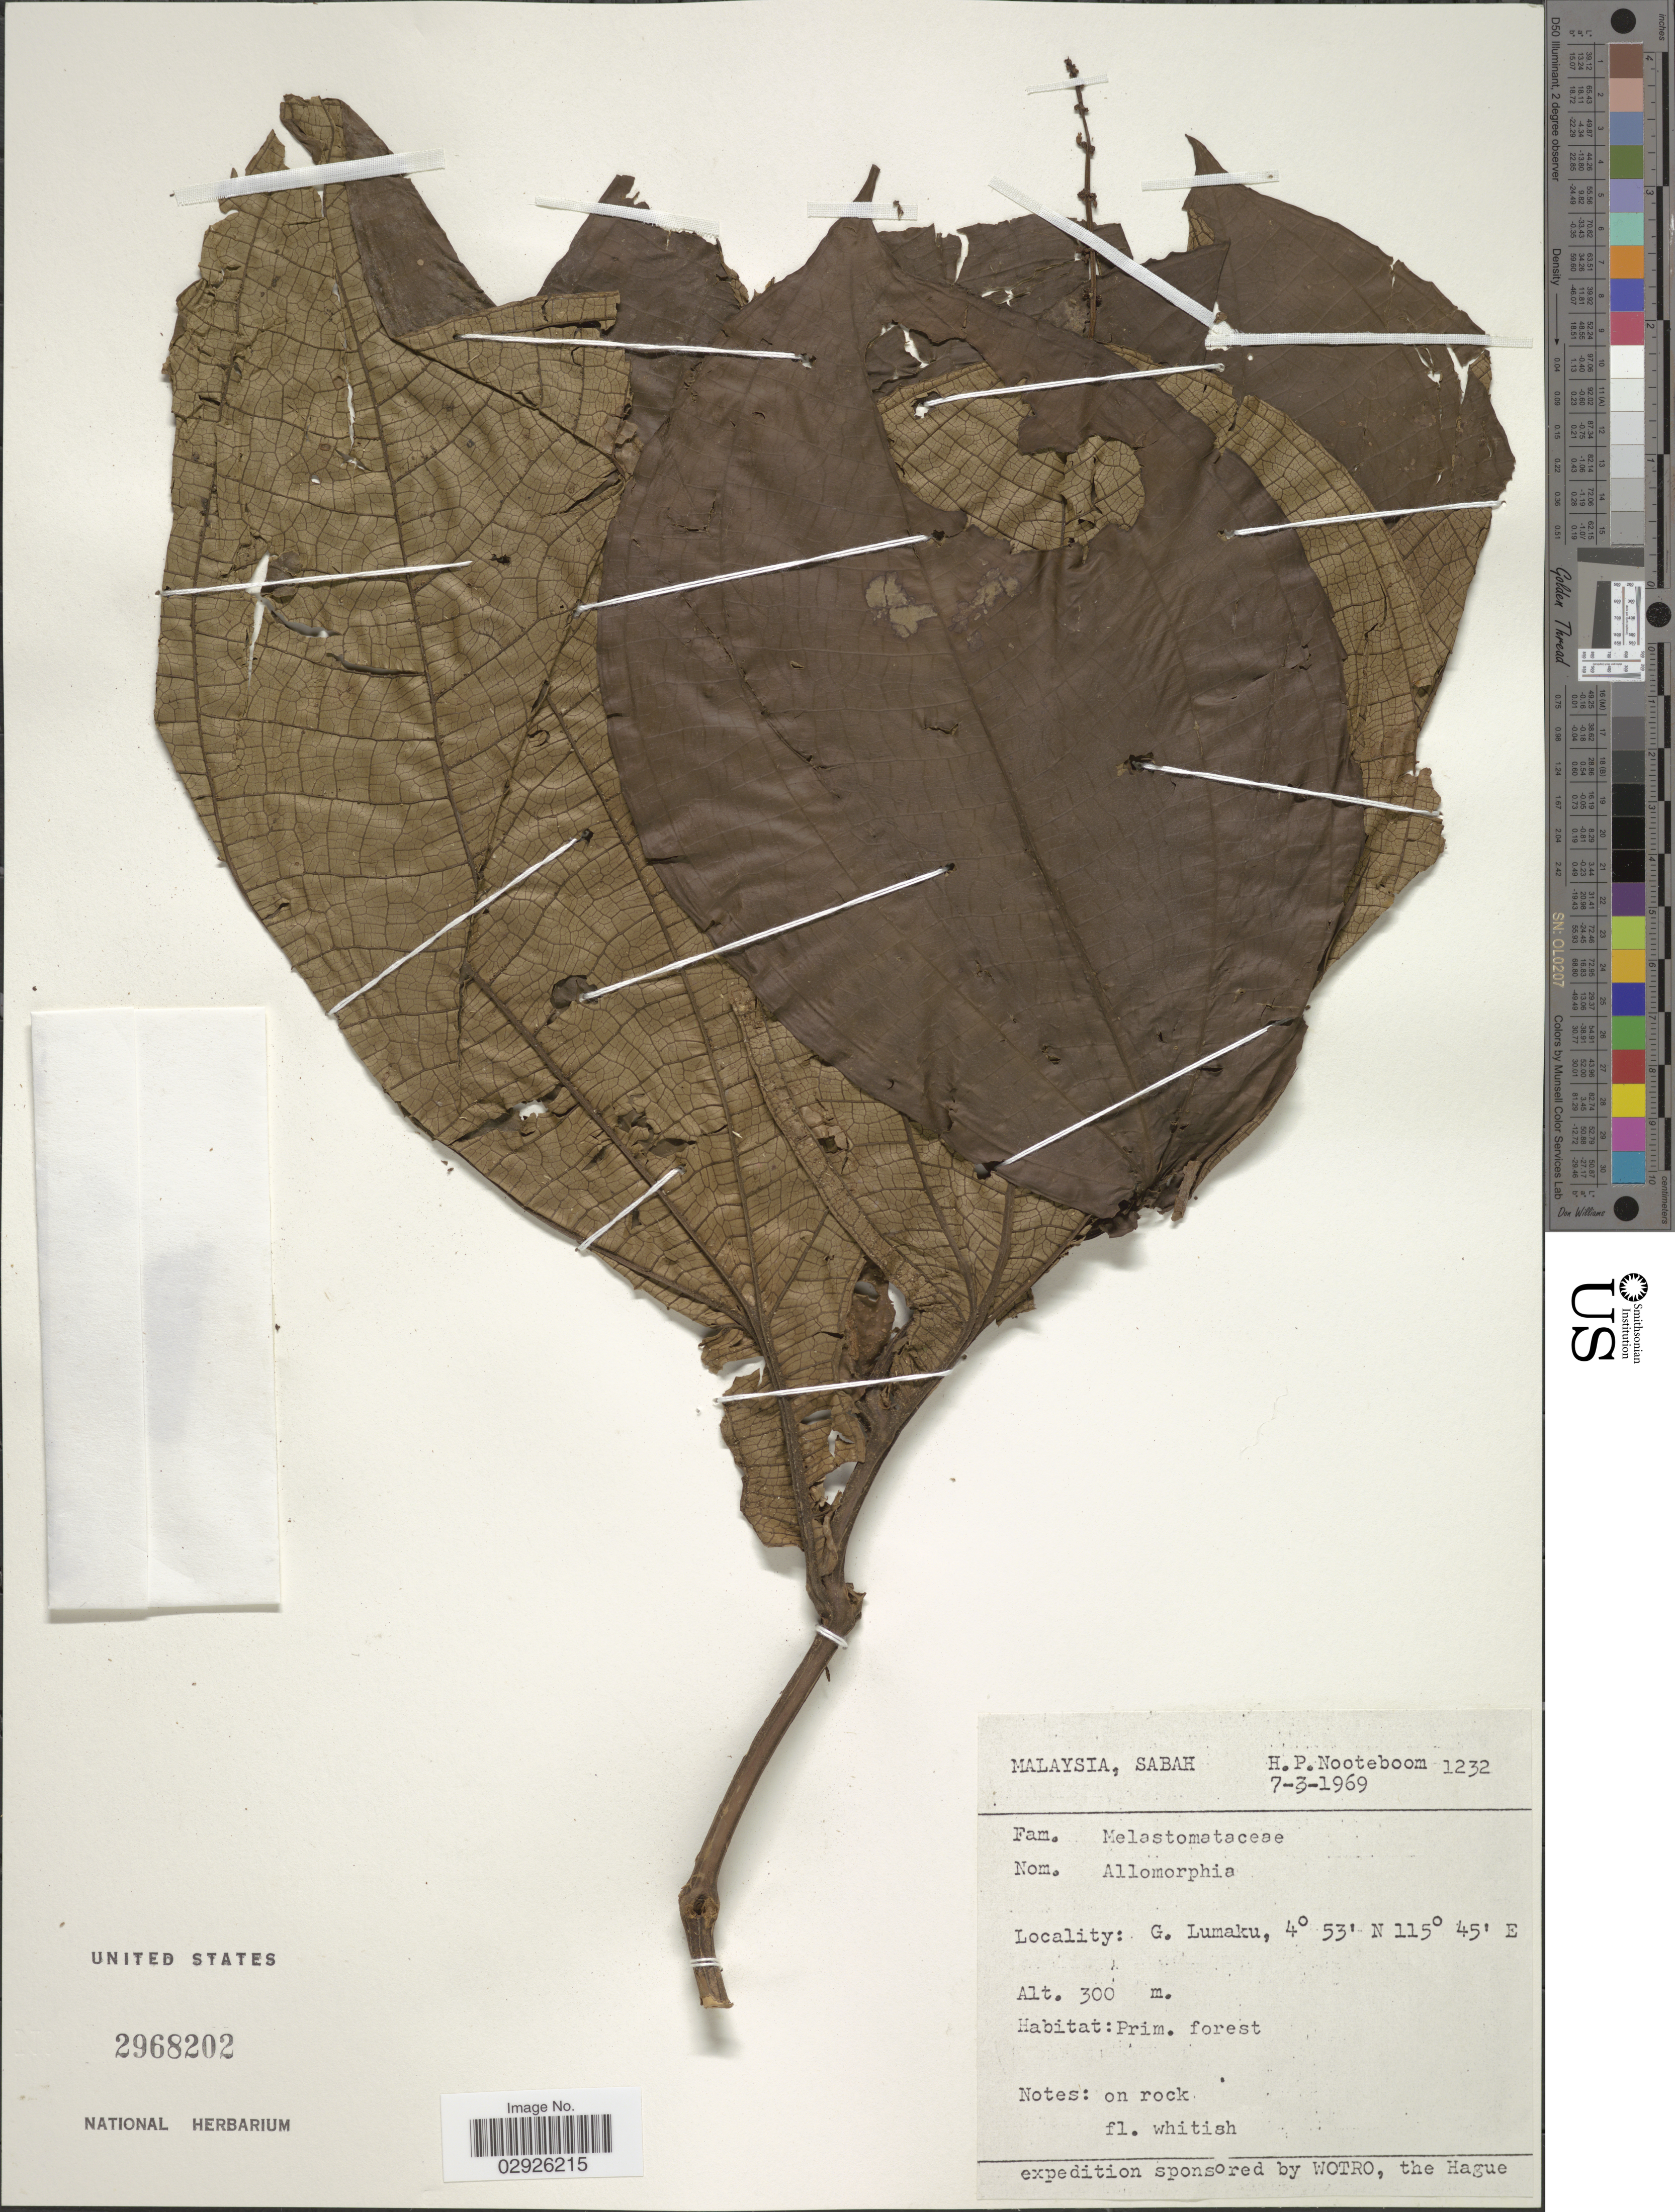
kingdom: Plantae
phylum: Tracheophyta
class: Magnoliopsida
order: Myrtales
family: Melastomataceae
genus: Oxyspora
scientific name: Oxyspora auriculata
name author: (Ridl.) J.F. Maxwell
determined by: Maxwell, J. F.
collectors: H. P. Nooteboom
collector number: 1232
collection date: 1969-03-07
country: Malaysia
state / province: Sabah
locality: G. Lumaku.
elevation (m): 300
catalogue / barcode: US 2968202